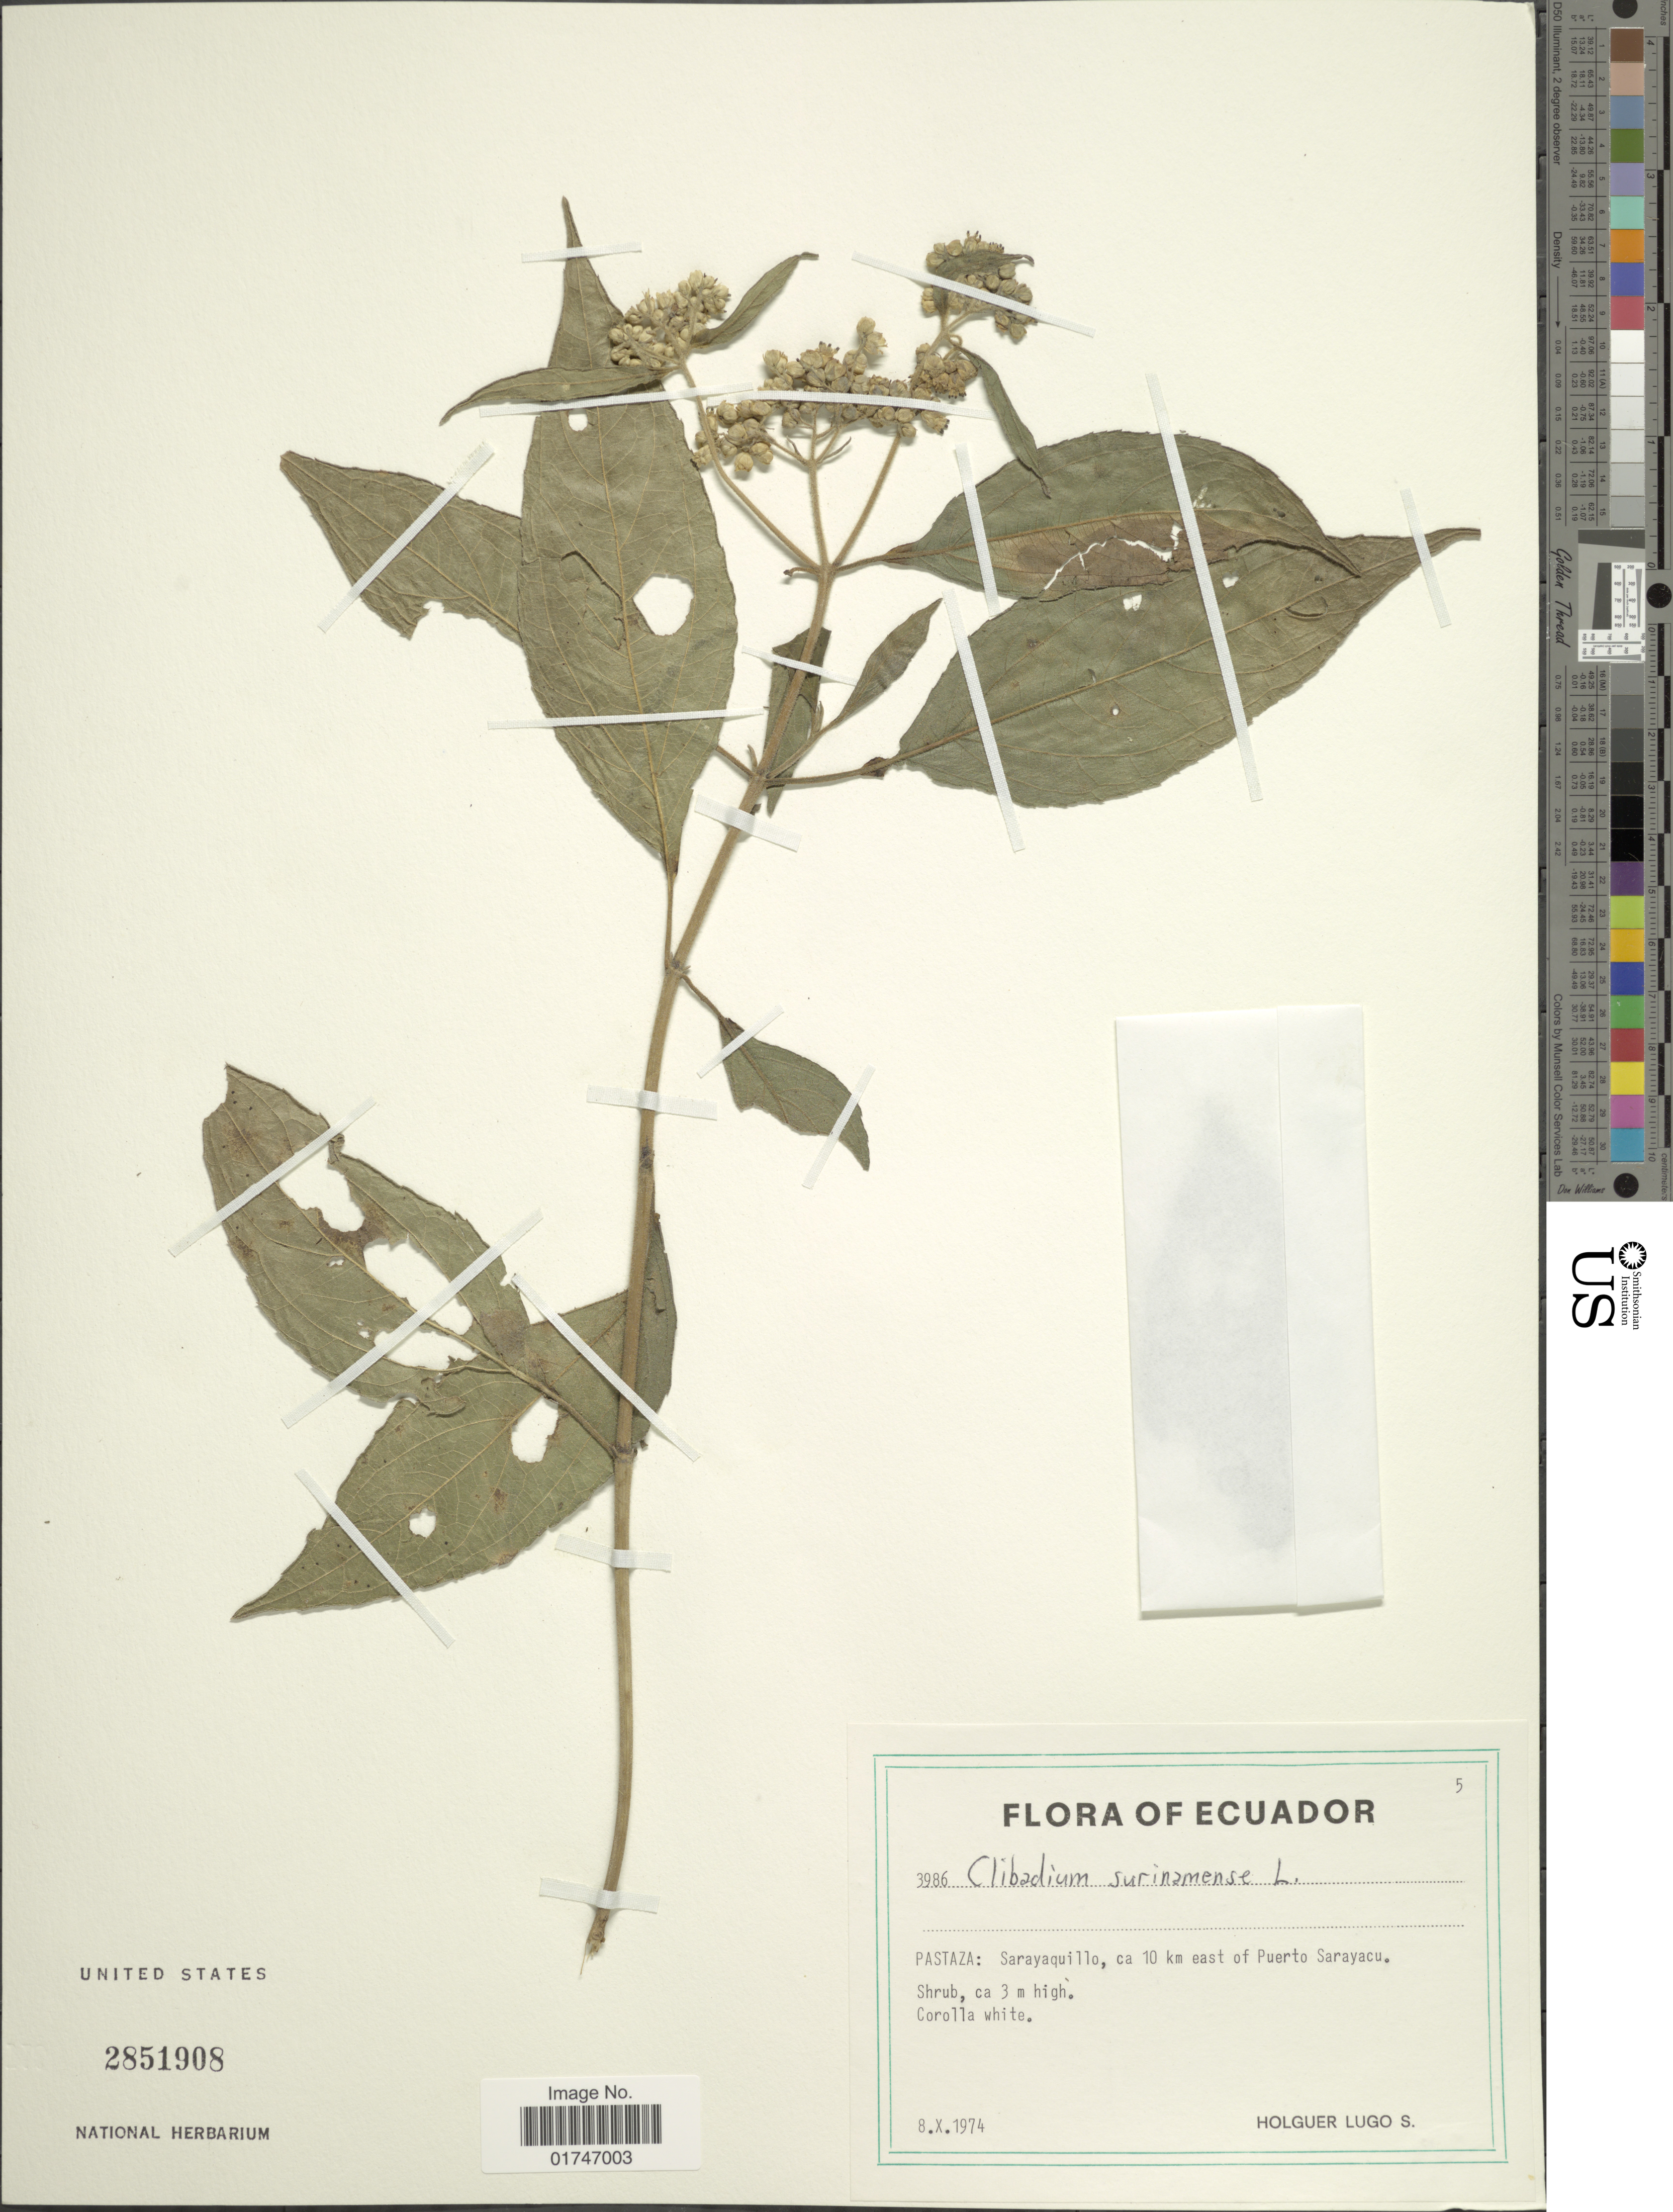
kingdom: Plantae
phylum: Tracheophyta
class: Magnoliopsida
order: Asterales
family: Asteraceae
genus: Clibadium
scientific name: Clibadium surinamense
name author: L.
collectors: H. Lugo S.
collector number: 3986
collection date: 1974-10-08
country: Ecuador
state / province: Pastaza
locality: Pastaza: Sarayaquillo, ca 10 km east of Puerto Sarayacu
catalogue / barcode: US 2851908